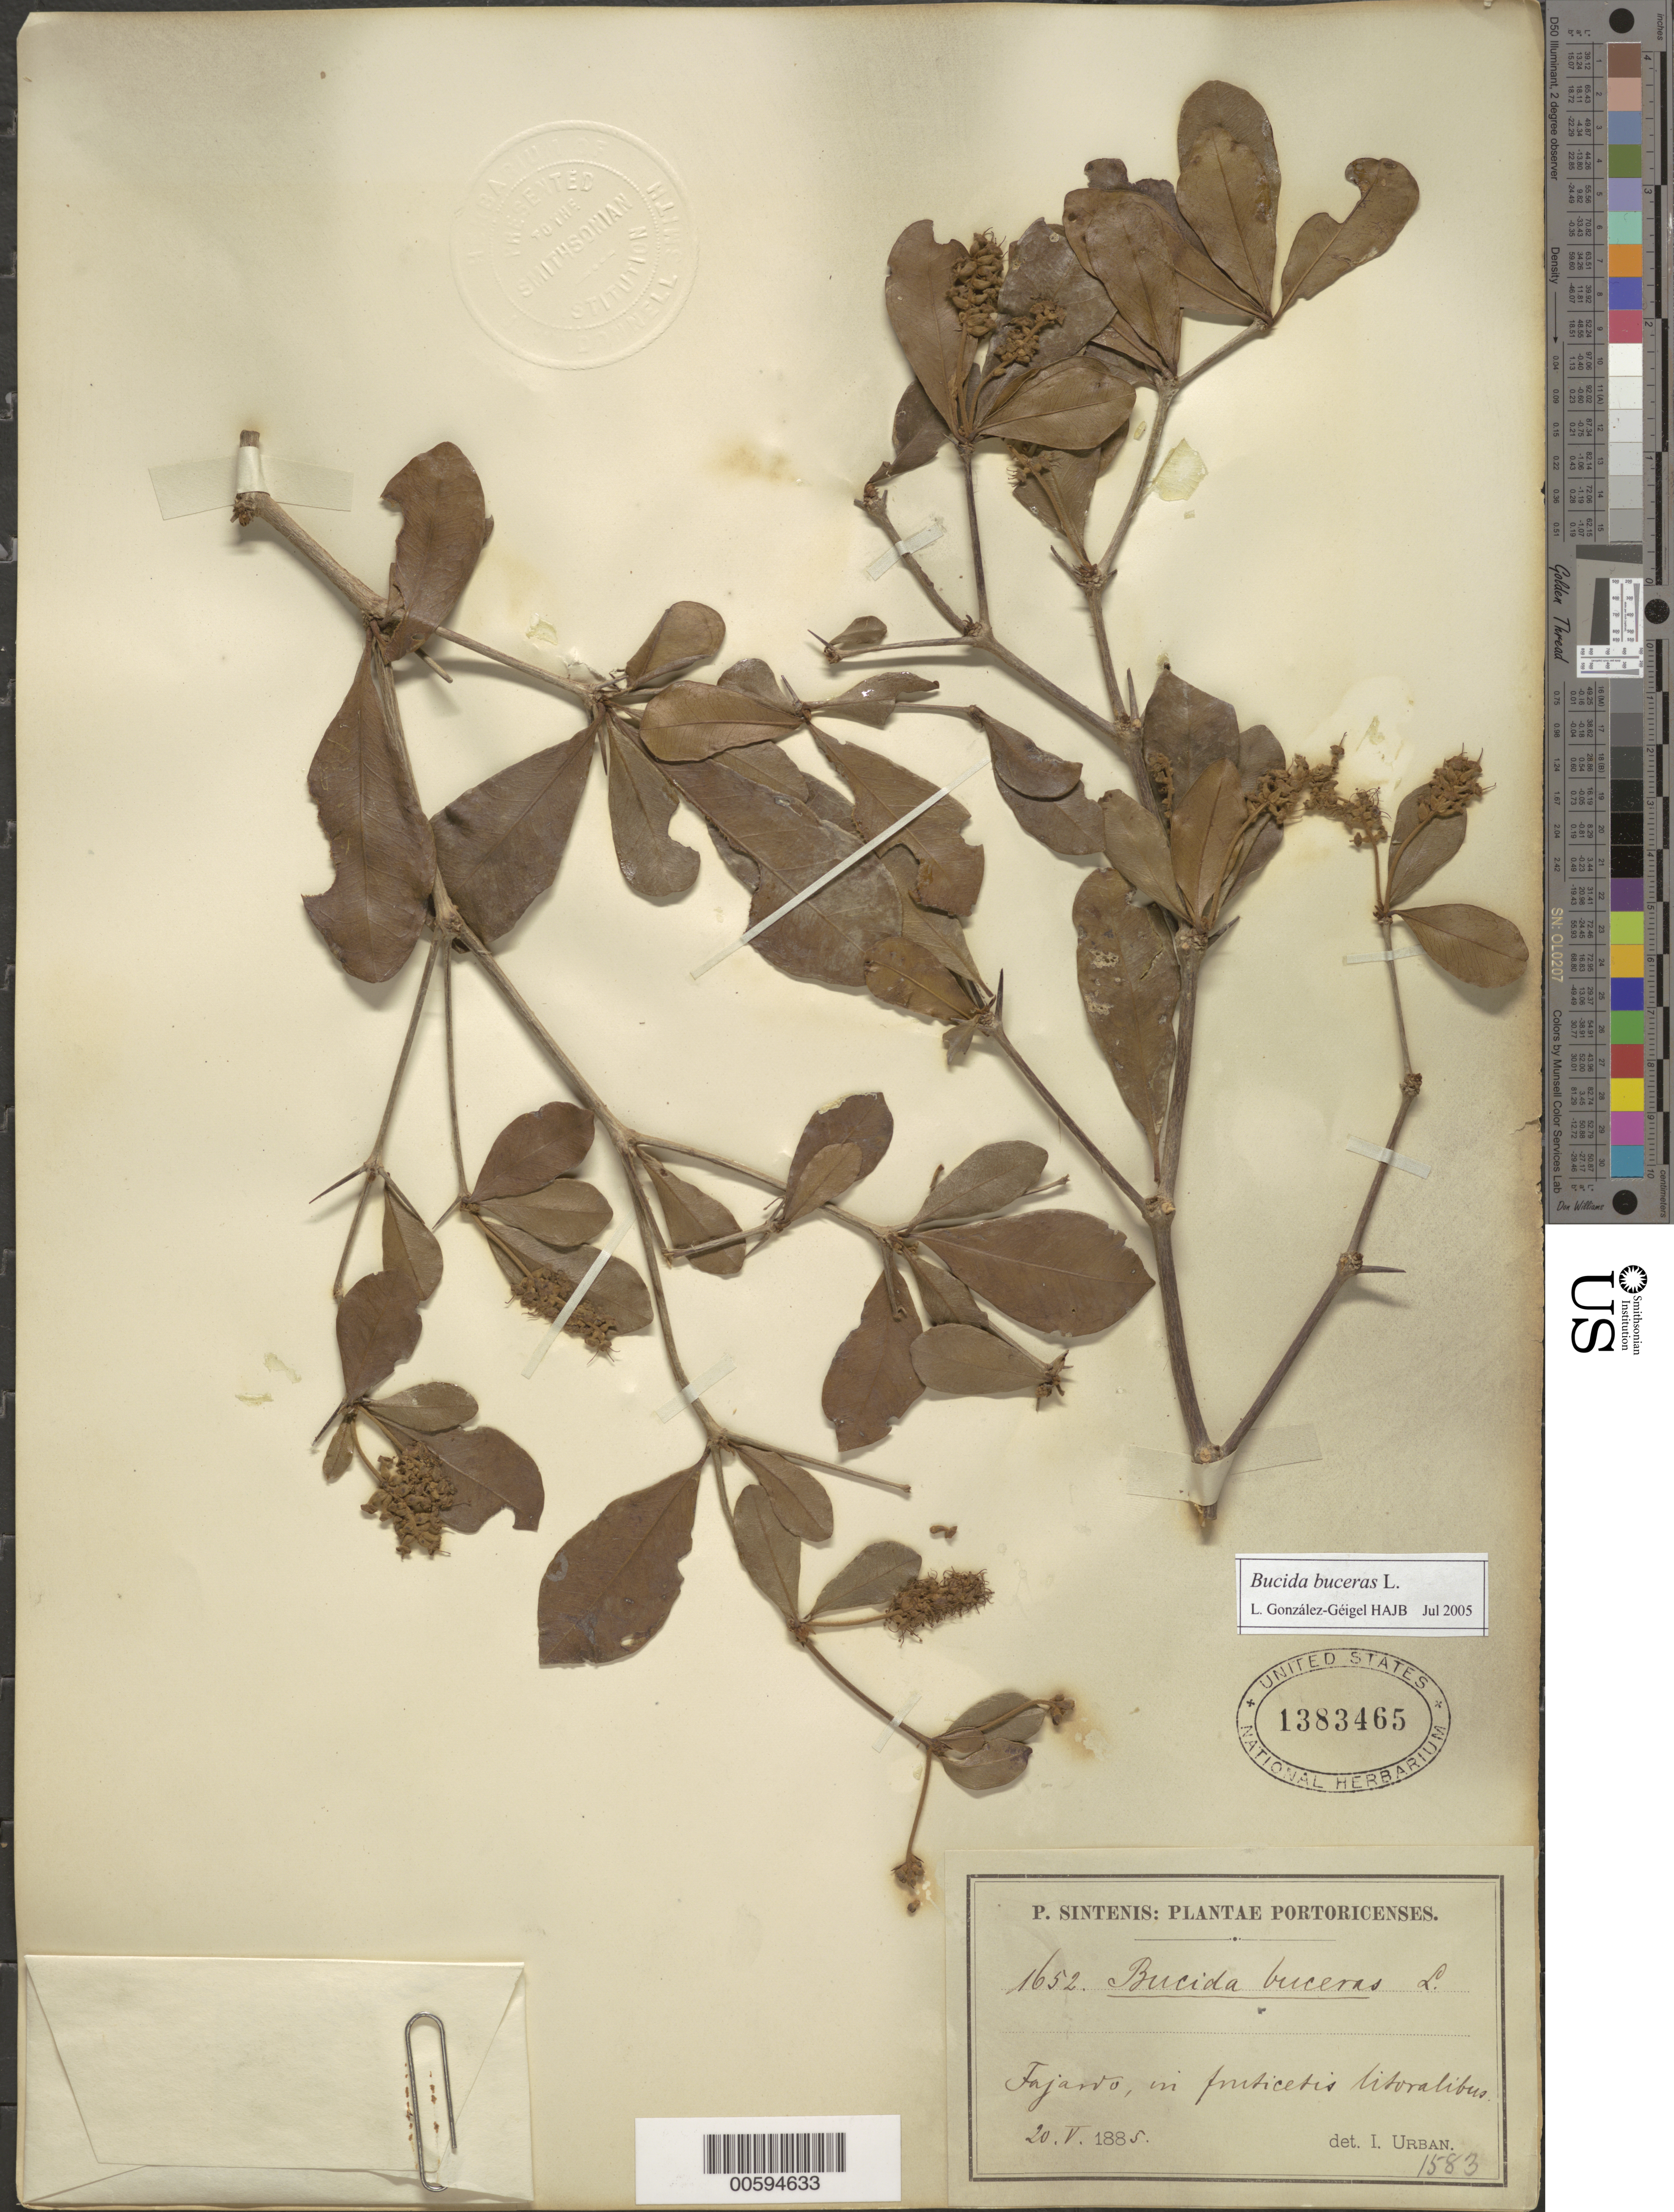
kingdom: Plantae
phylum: Tracheophyta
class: Magnoliopsida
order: Myrtales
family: Combretaceae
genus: Terminalia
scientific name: Terminalia buceras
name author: (L.) C. Wright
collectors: P. Sintenis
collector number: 1652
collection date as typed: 20 May 1885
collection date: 1885-05-20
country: Puerto Rico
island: Greater Antilles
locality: Fajardo, in fruticetis litoralibus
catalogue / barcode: US 1383465